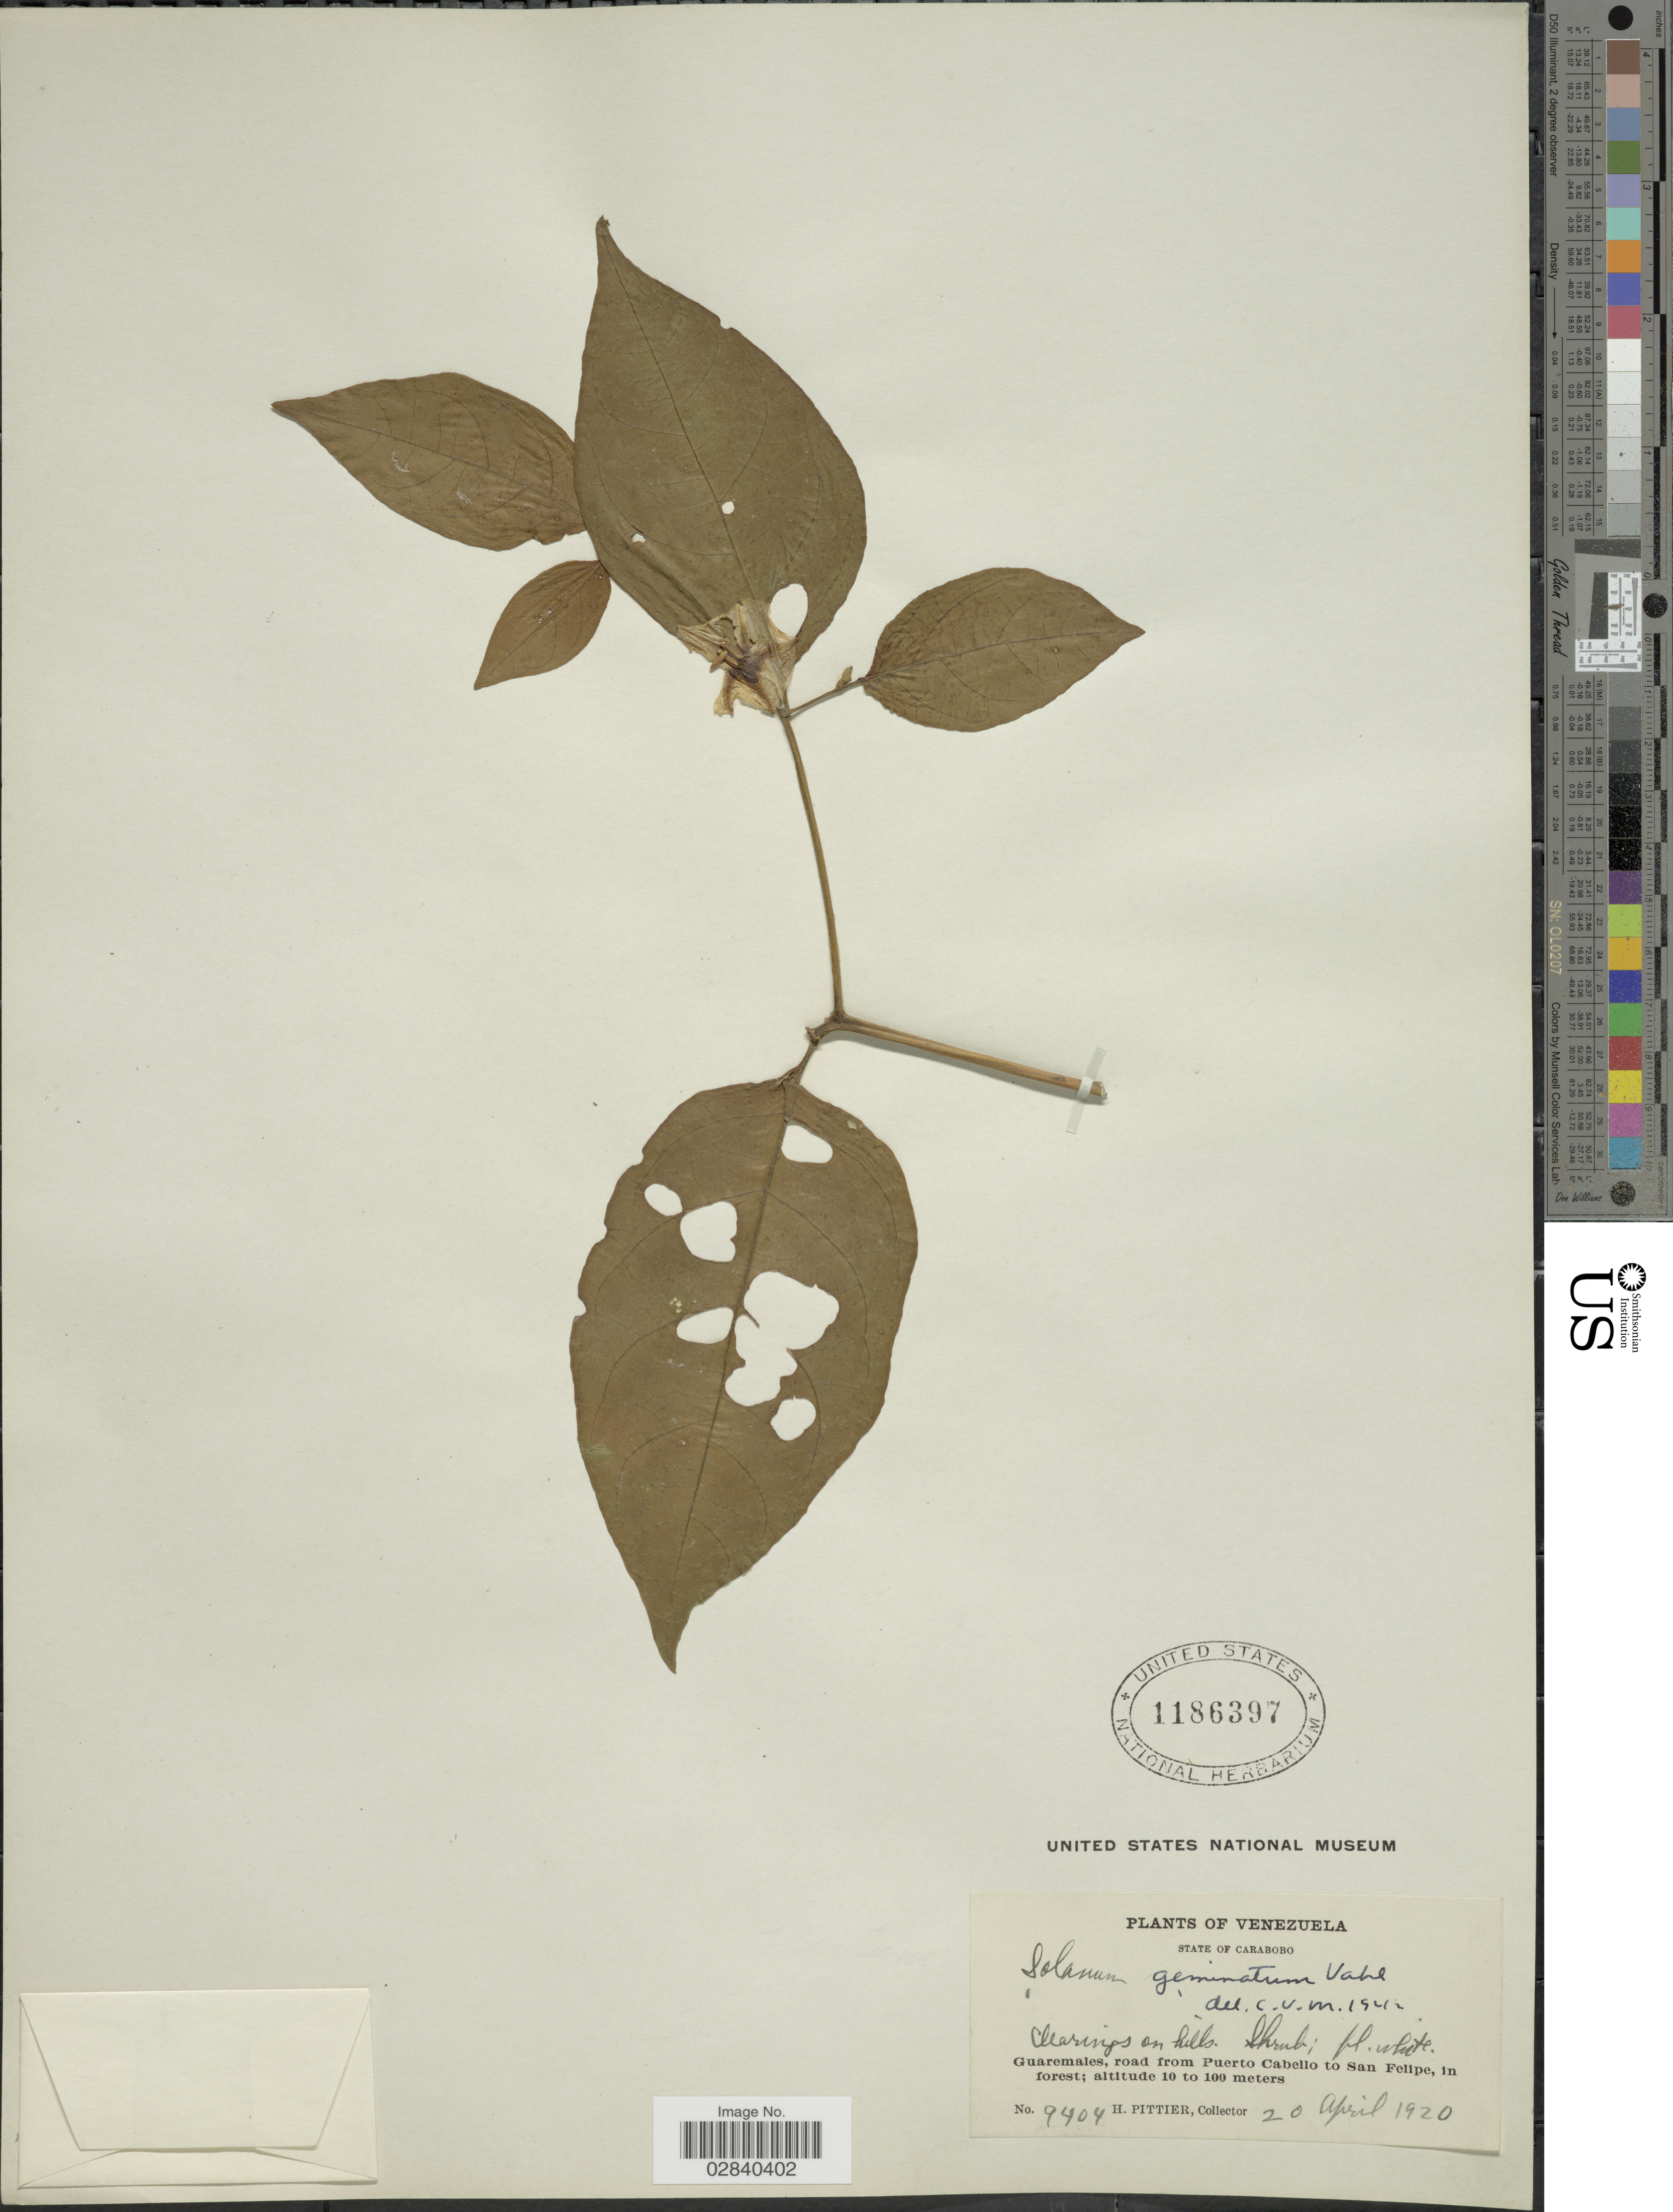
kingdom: Plantae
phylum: Tracheophyta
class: Magnoliopsida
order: Solanales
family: Solanaceae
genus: Lycianthes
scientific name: Lycianthes pauciflora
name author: (Vahl) Bitter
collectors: H. F. Pittier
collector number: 9404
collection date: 1920-04-20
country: Venezuela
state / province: Carabobo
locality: Guaremales, road from Puerto Cabello to San Felipe, in forest.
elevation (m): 10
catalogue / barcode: US 1186397